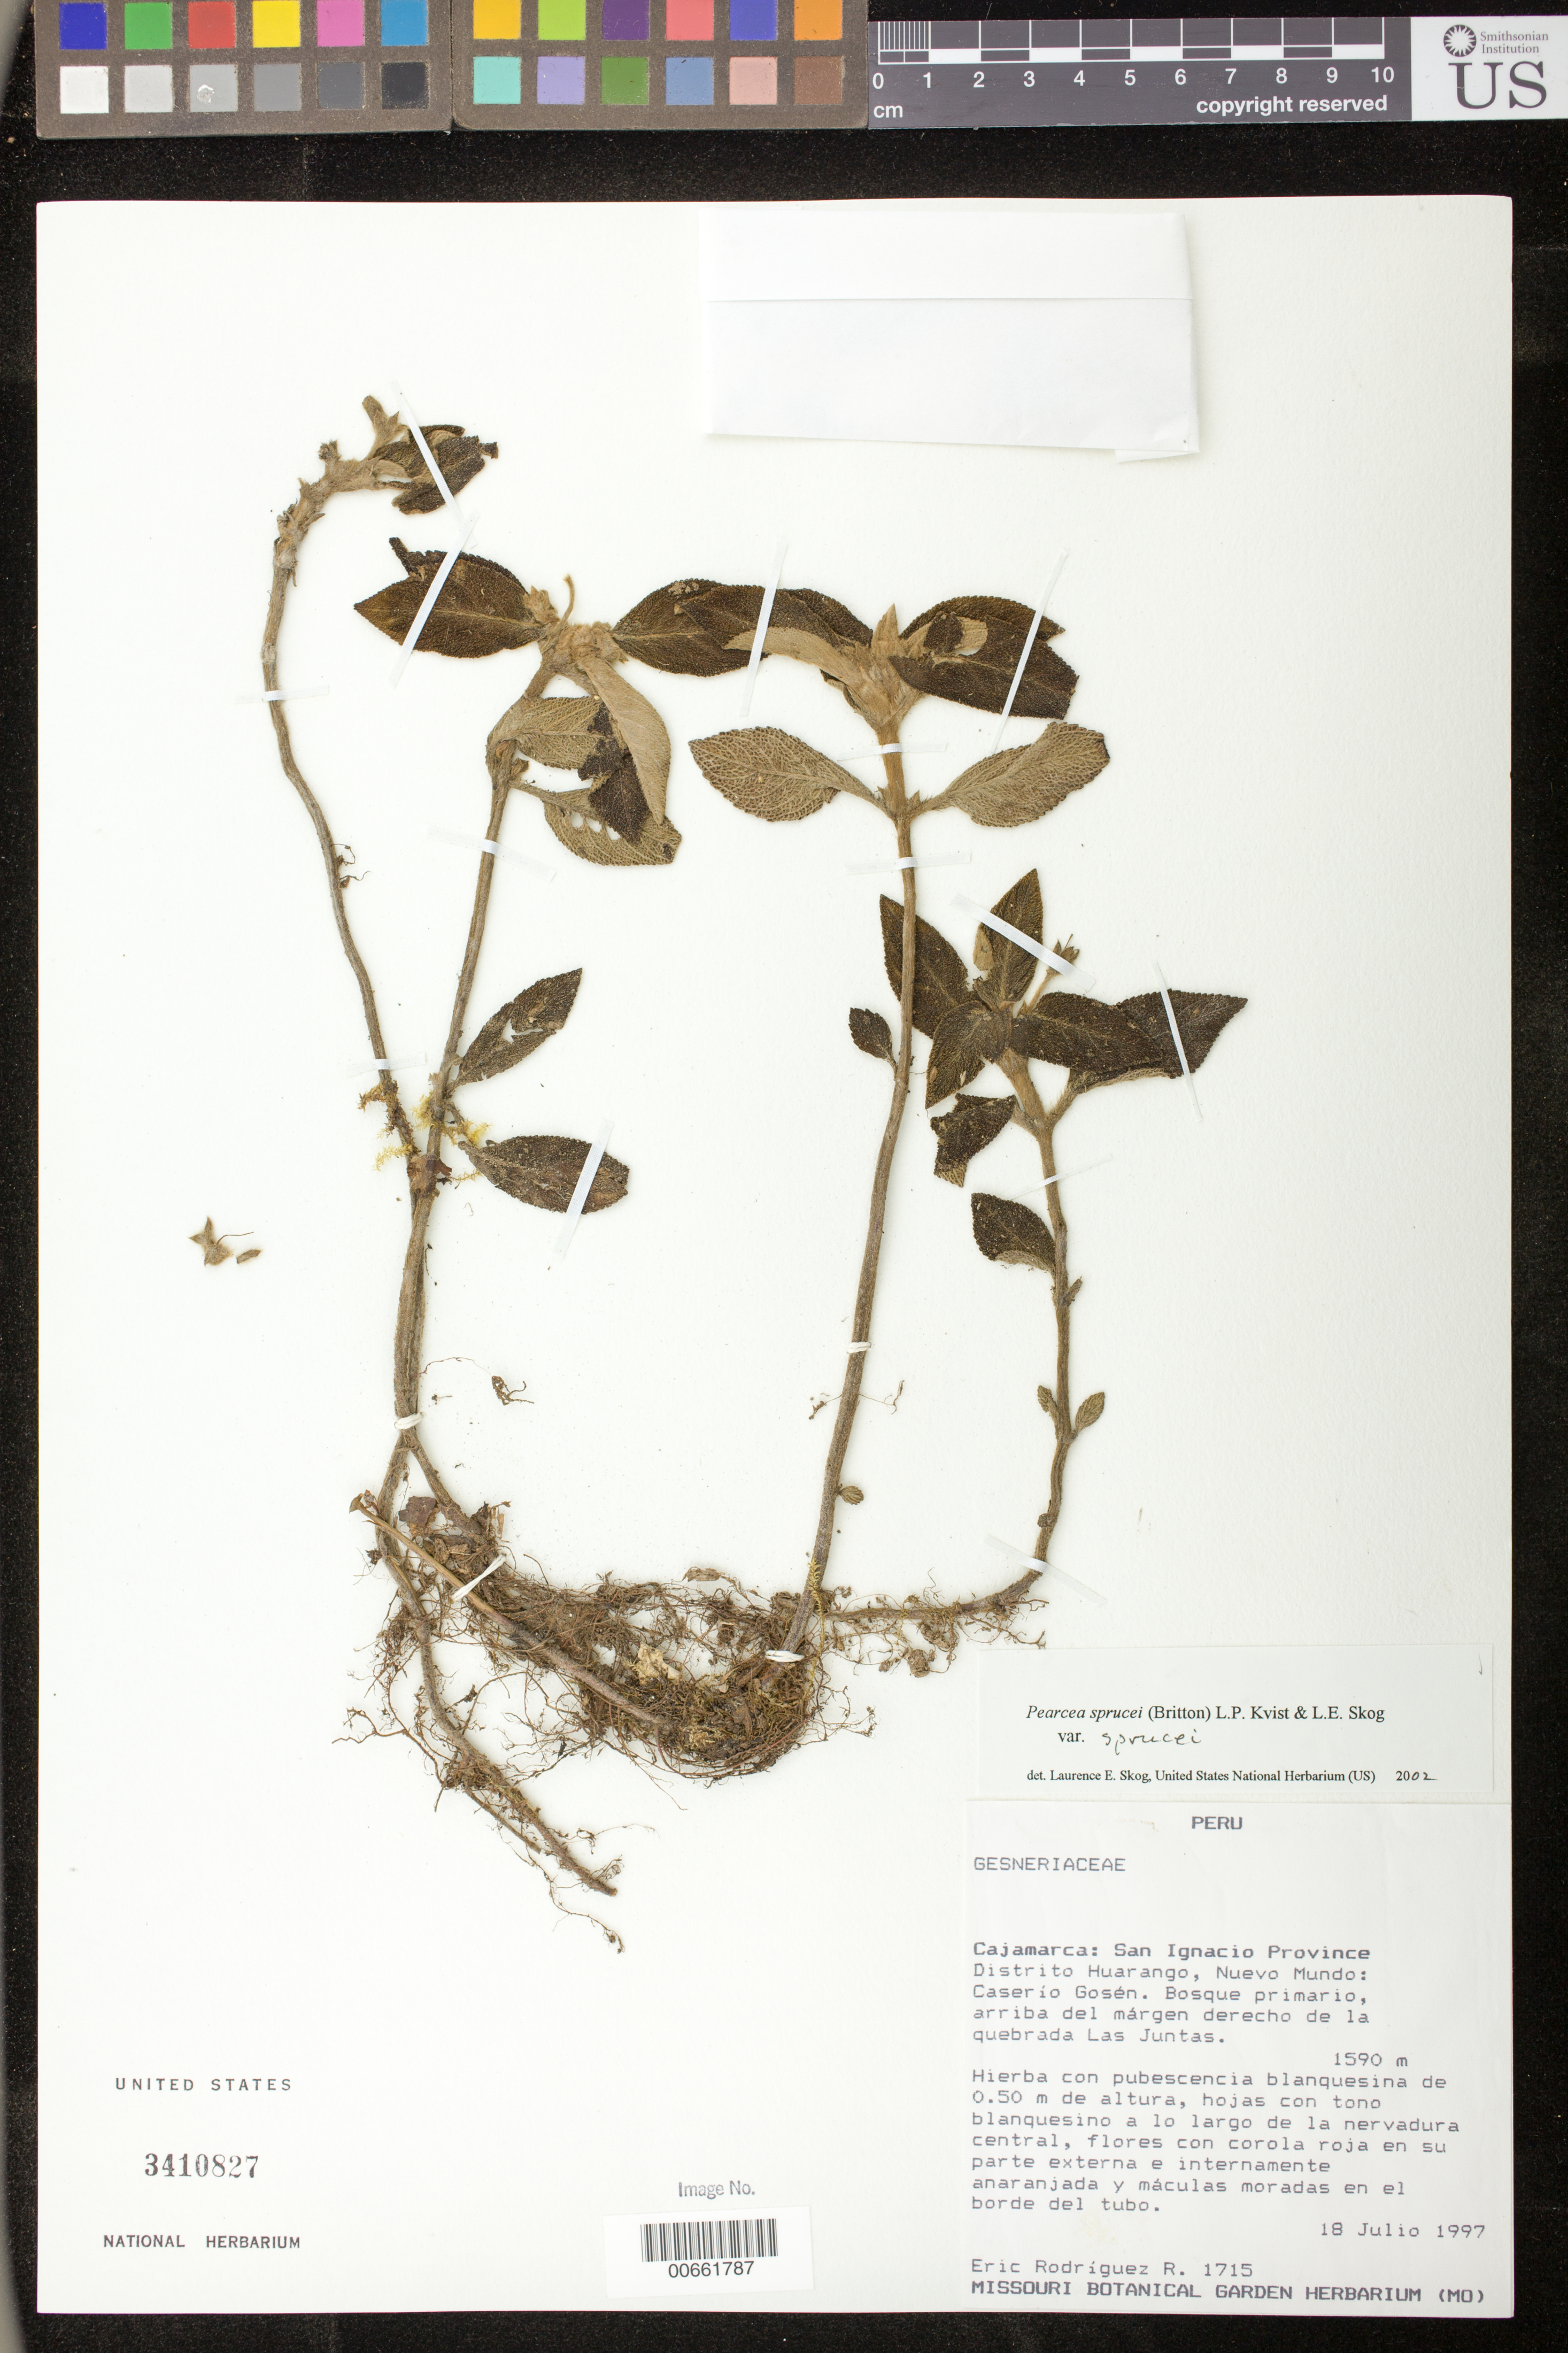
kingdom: Plantae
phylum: Tracheophyta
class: Magnoliopsida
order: Lamiales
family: Gesneriaceae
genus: Pearcea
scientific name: Pearcea sprucei var. sprucei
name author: (Britton ex Rusby) L.P. Kvist & L.E. Skog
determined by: Skog, Laurence E.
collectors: E. Rodriguez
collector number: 1715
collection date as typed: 18 Jul 1997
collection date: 1997-07-18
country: Peru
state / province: Cajamarca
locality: Prov. San Ignacio, Distrito Huarango, Nuevo Mundo: Caserío Gosén, arriba del margen derecho de la quebrada Las Juntas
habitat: Bosque primario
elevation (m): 1590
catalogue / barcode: US 3410827